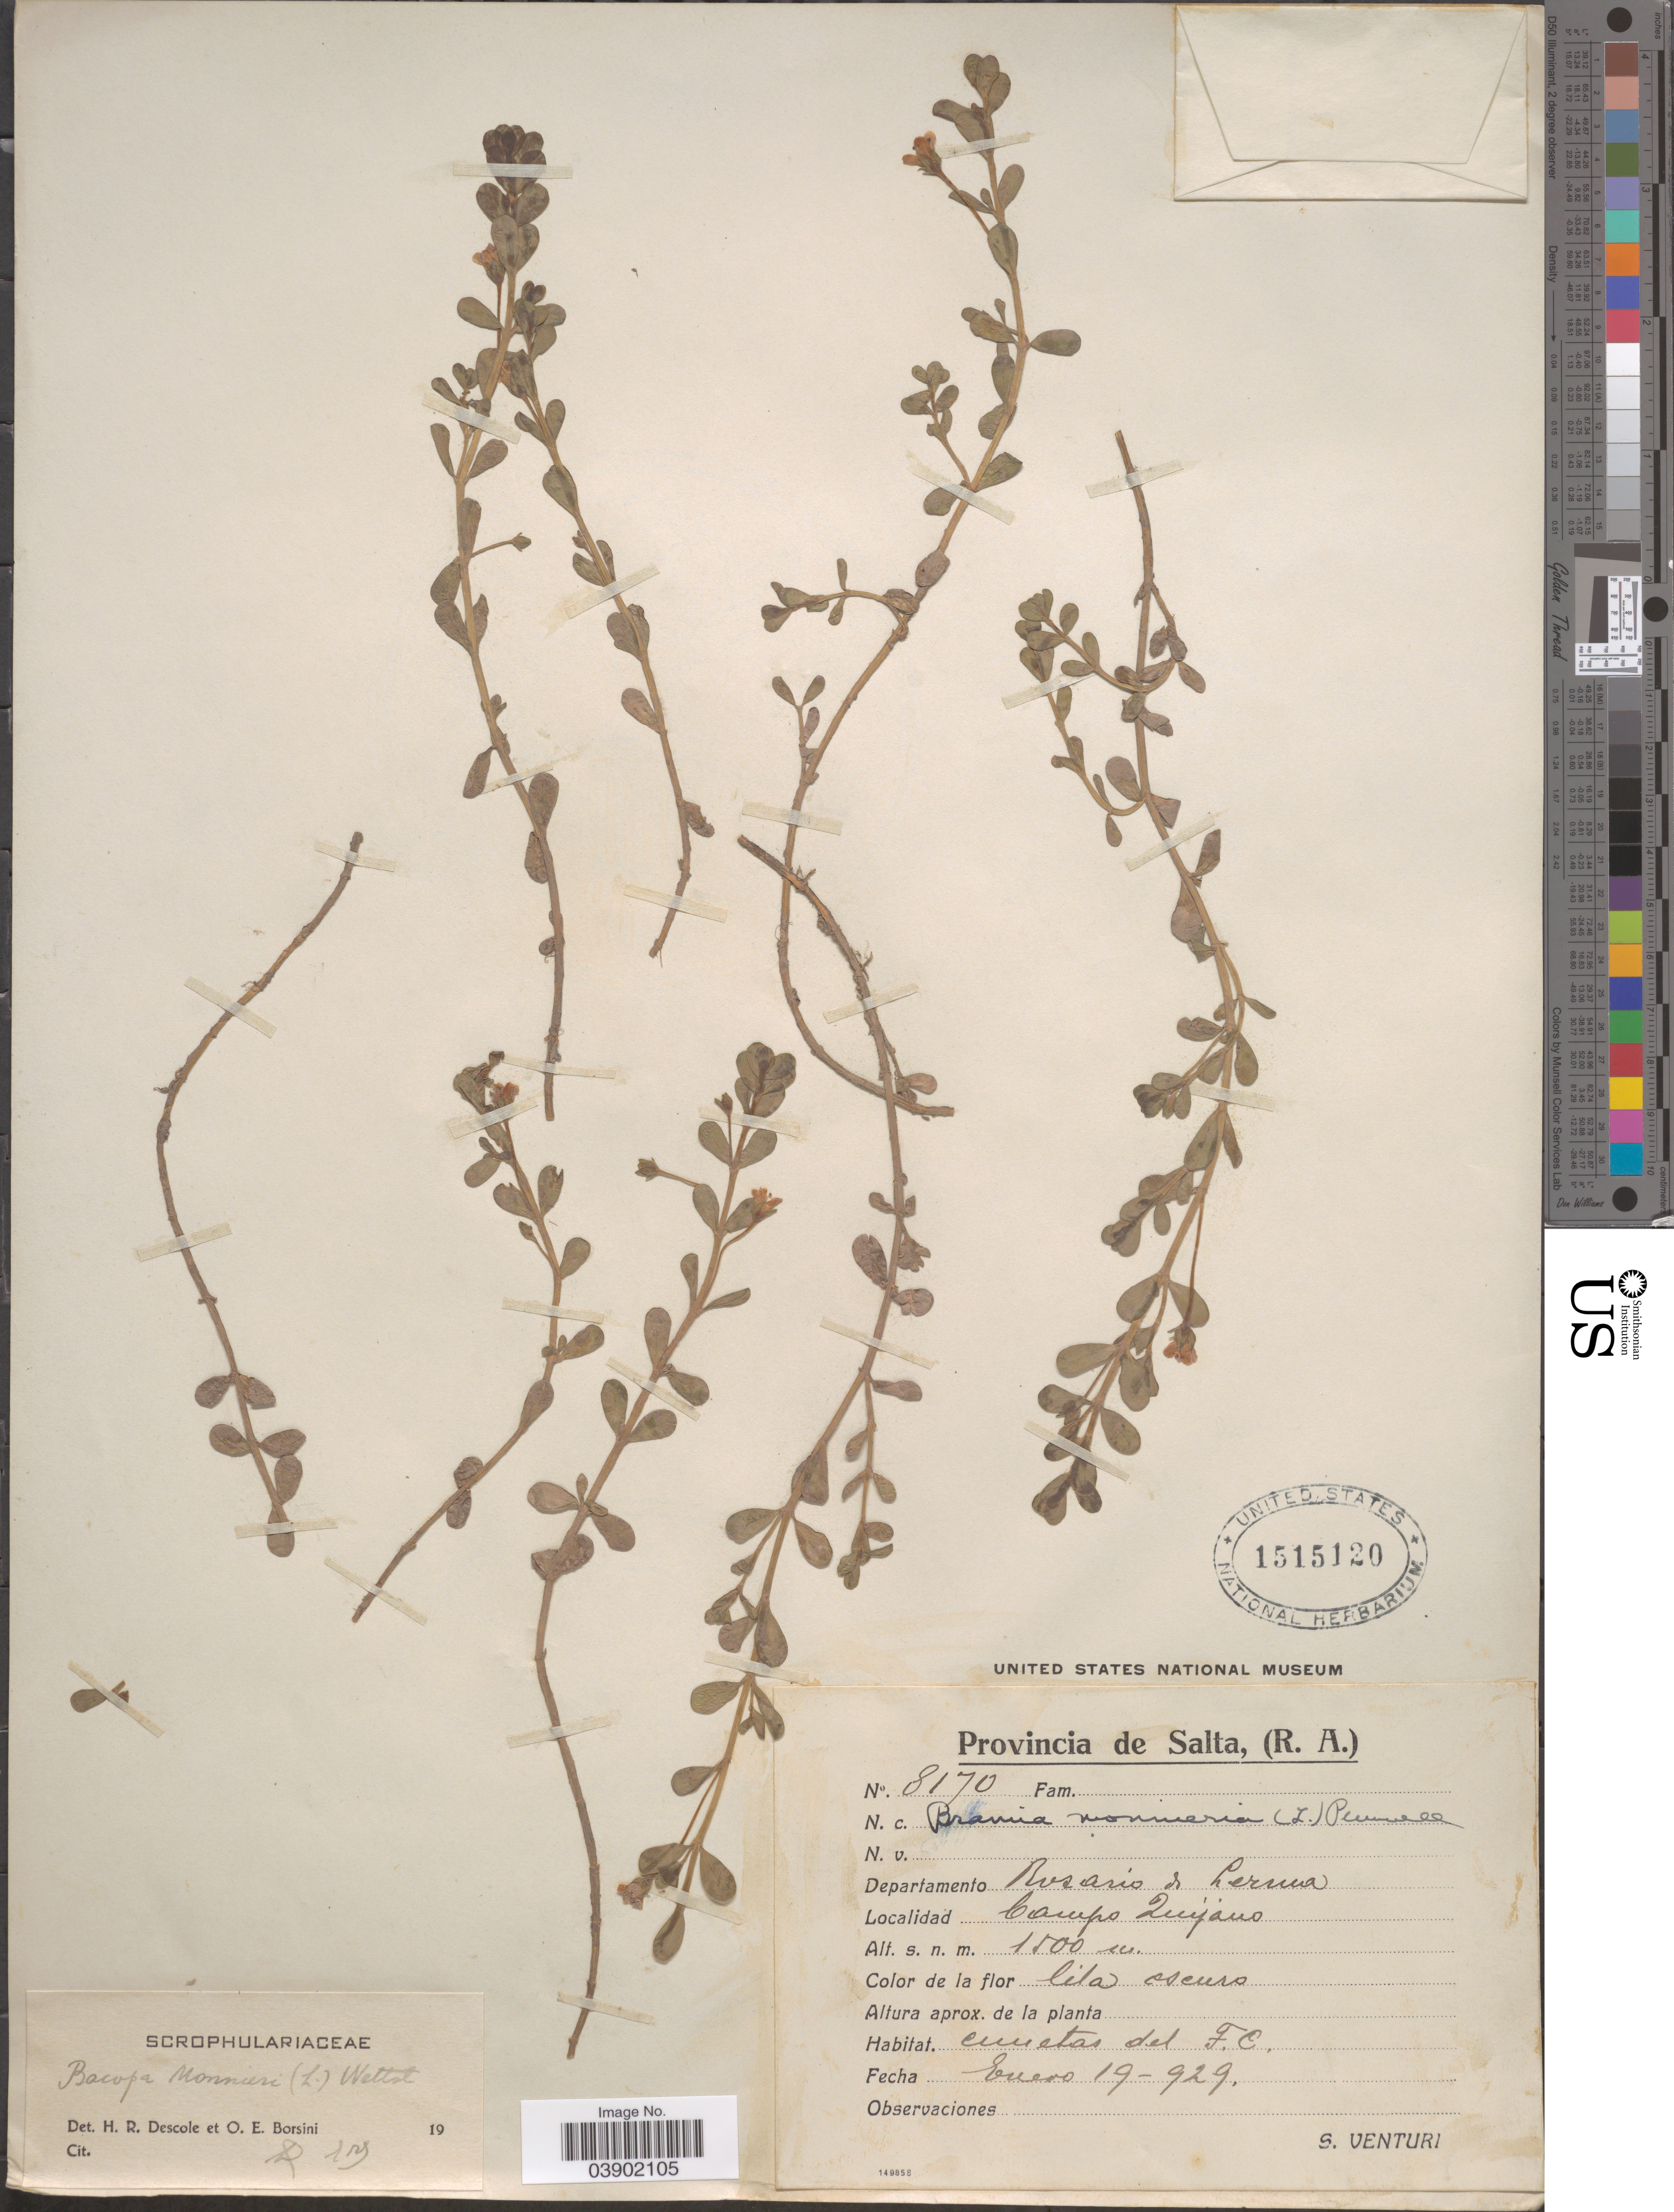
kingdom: Plantae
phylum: Tracheophyta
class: Magnoliopsida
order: Lamiales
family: Plantaginaceae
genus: Bacopa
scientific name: Bacopa monnieri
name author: (L.) Pennell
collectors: S. Venturi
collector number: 8170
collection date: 1929-01-19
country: Argentina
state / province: Salta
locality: Departamento Rosario de Lerma. Campo Quijano.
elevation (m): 1500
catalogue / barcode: US 1515120